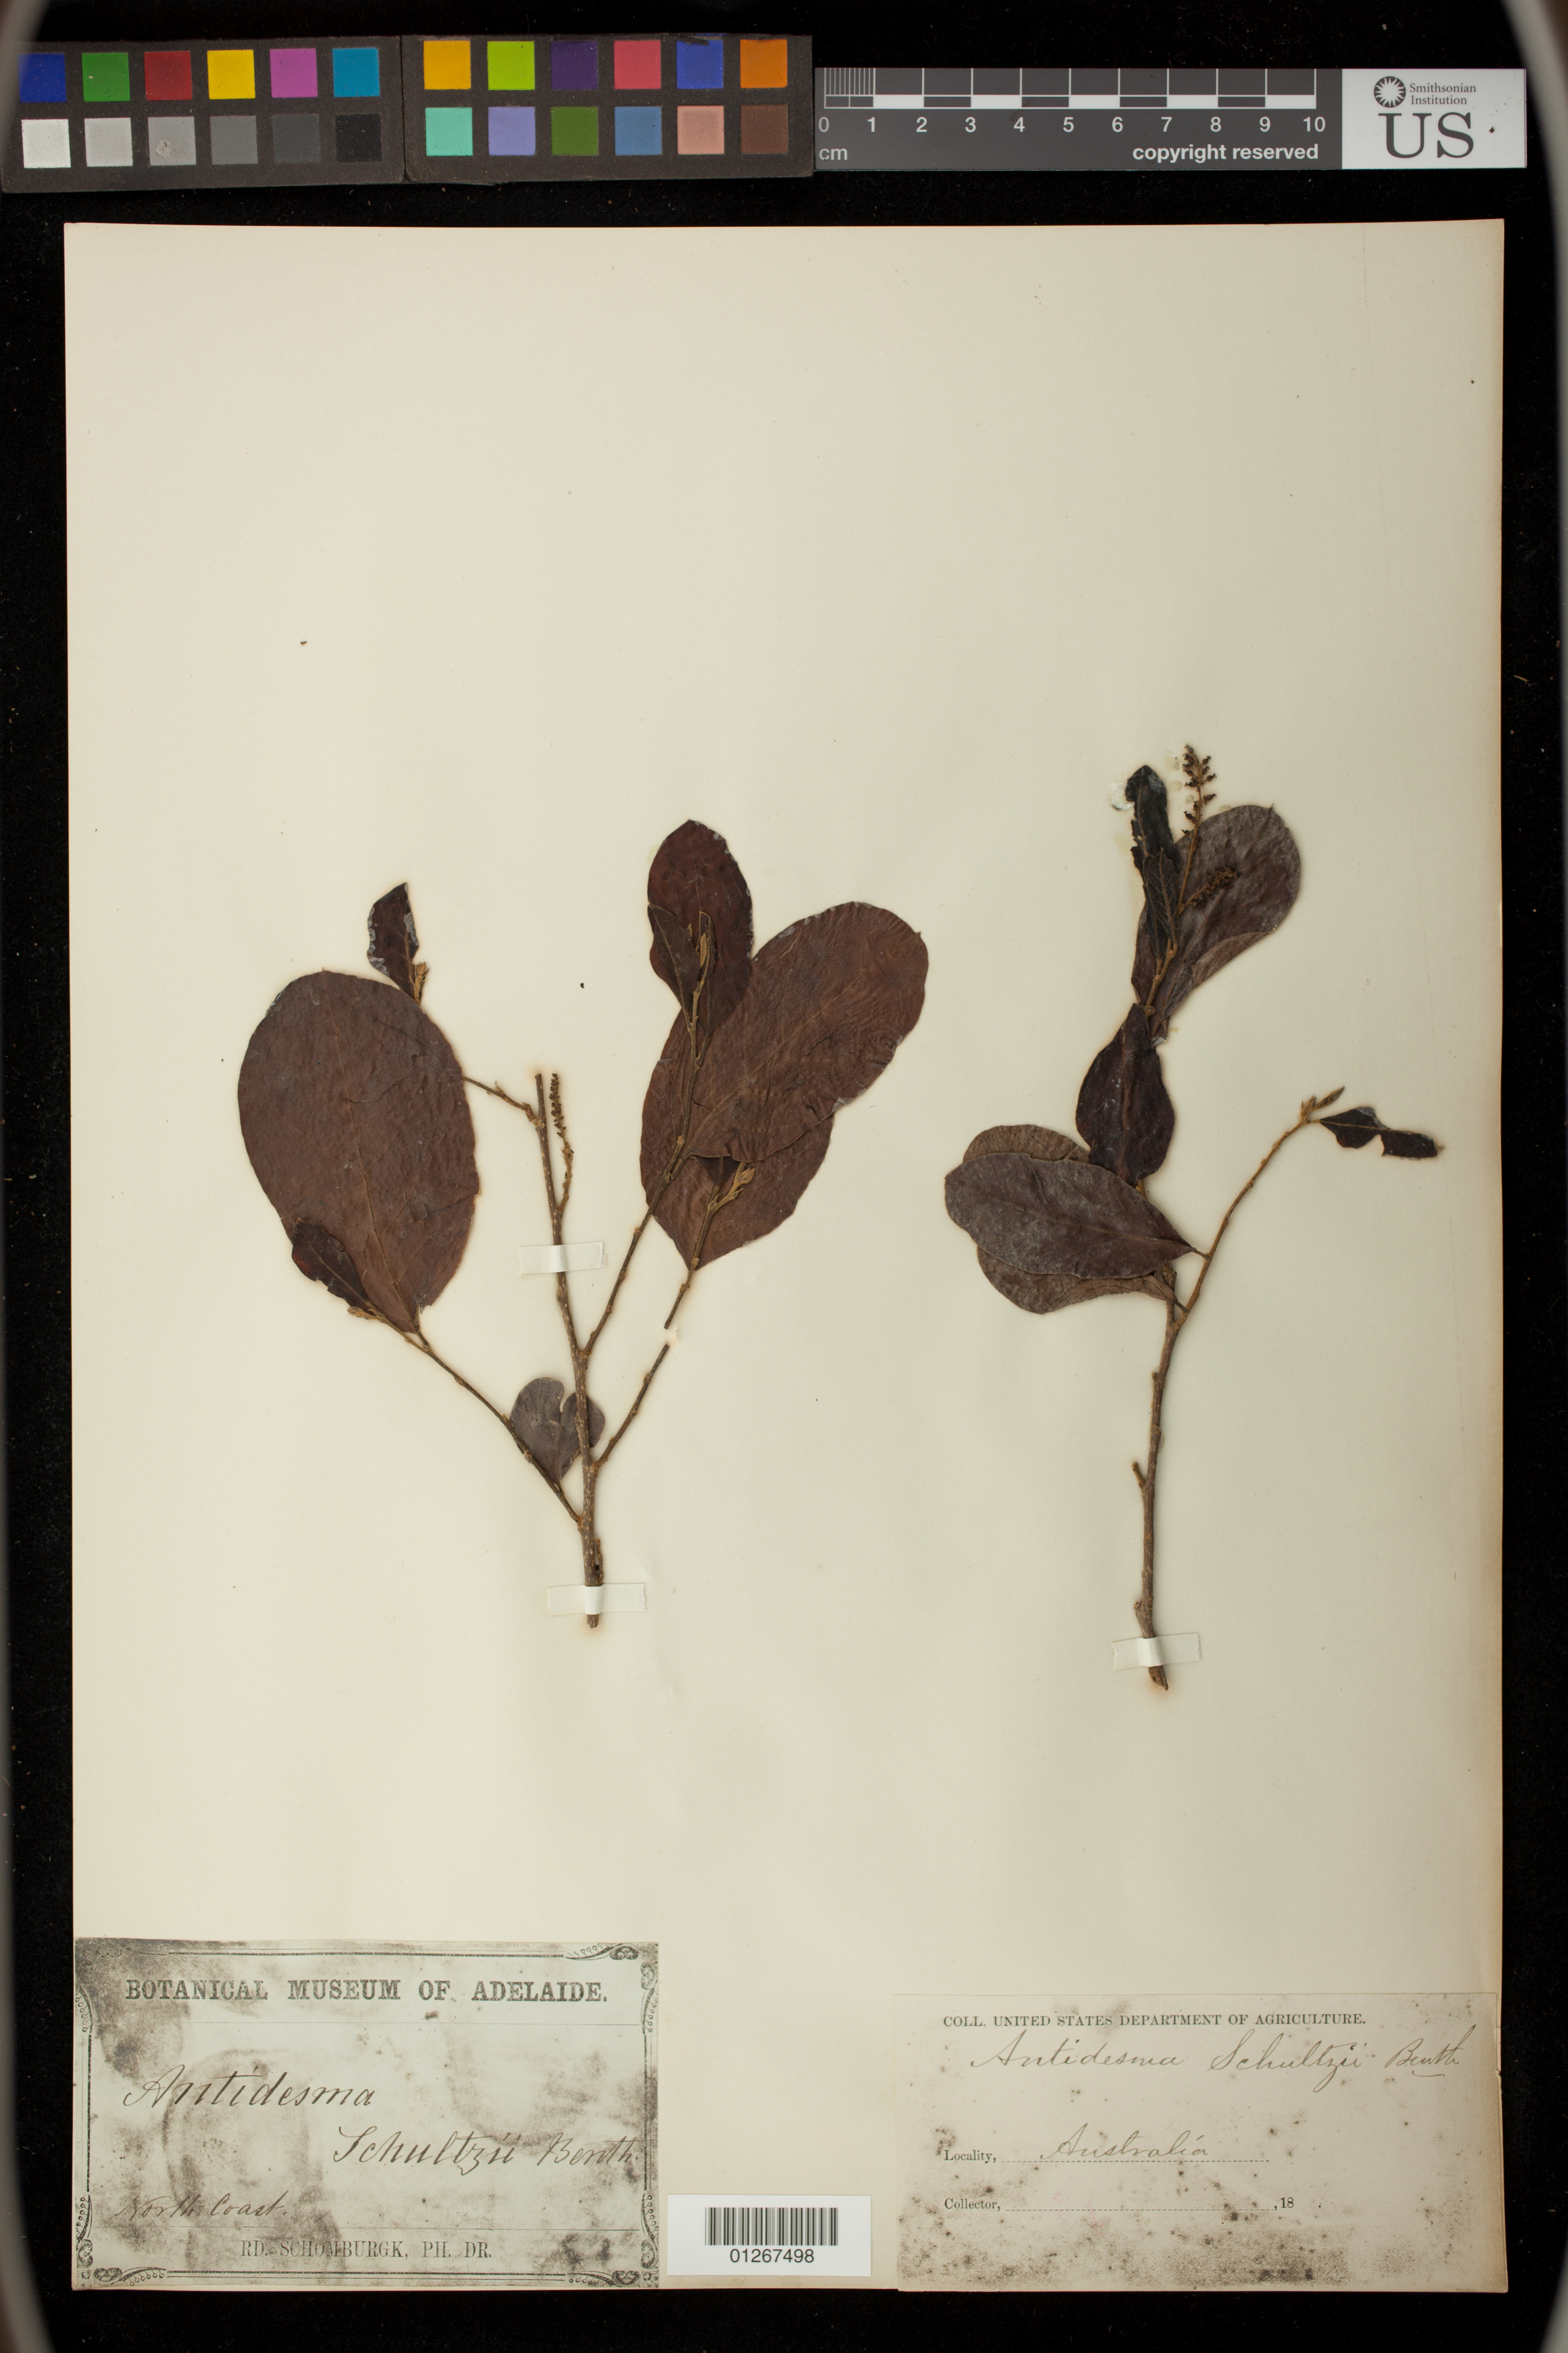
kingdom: Plantae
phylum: Tracheophyta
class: Magnoliopsida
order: Malpighiales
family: Phyllanthaceae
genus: Antidesma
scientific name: Antidesma schultzii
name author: Benth.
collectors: R. Schomgurgk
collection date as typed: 18--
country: Australia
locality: North Coast